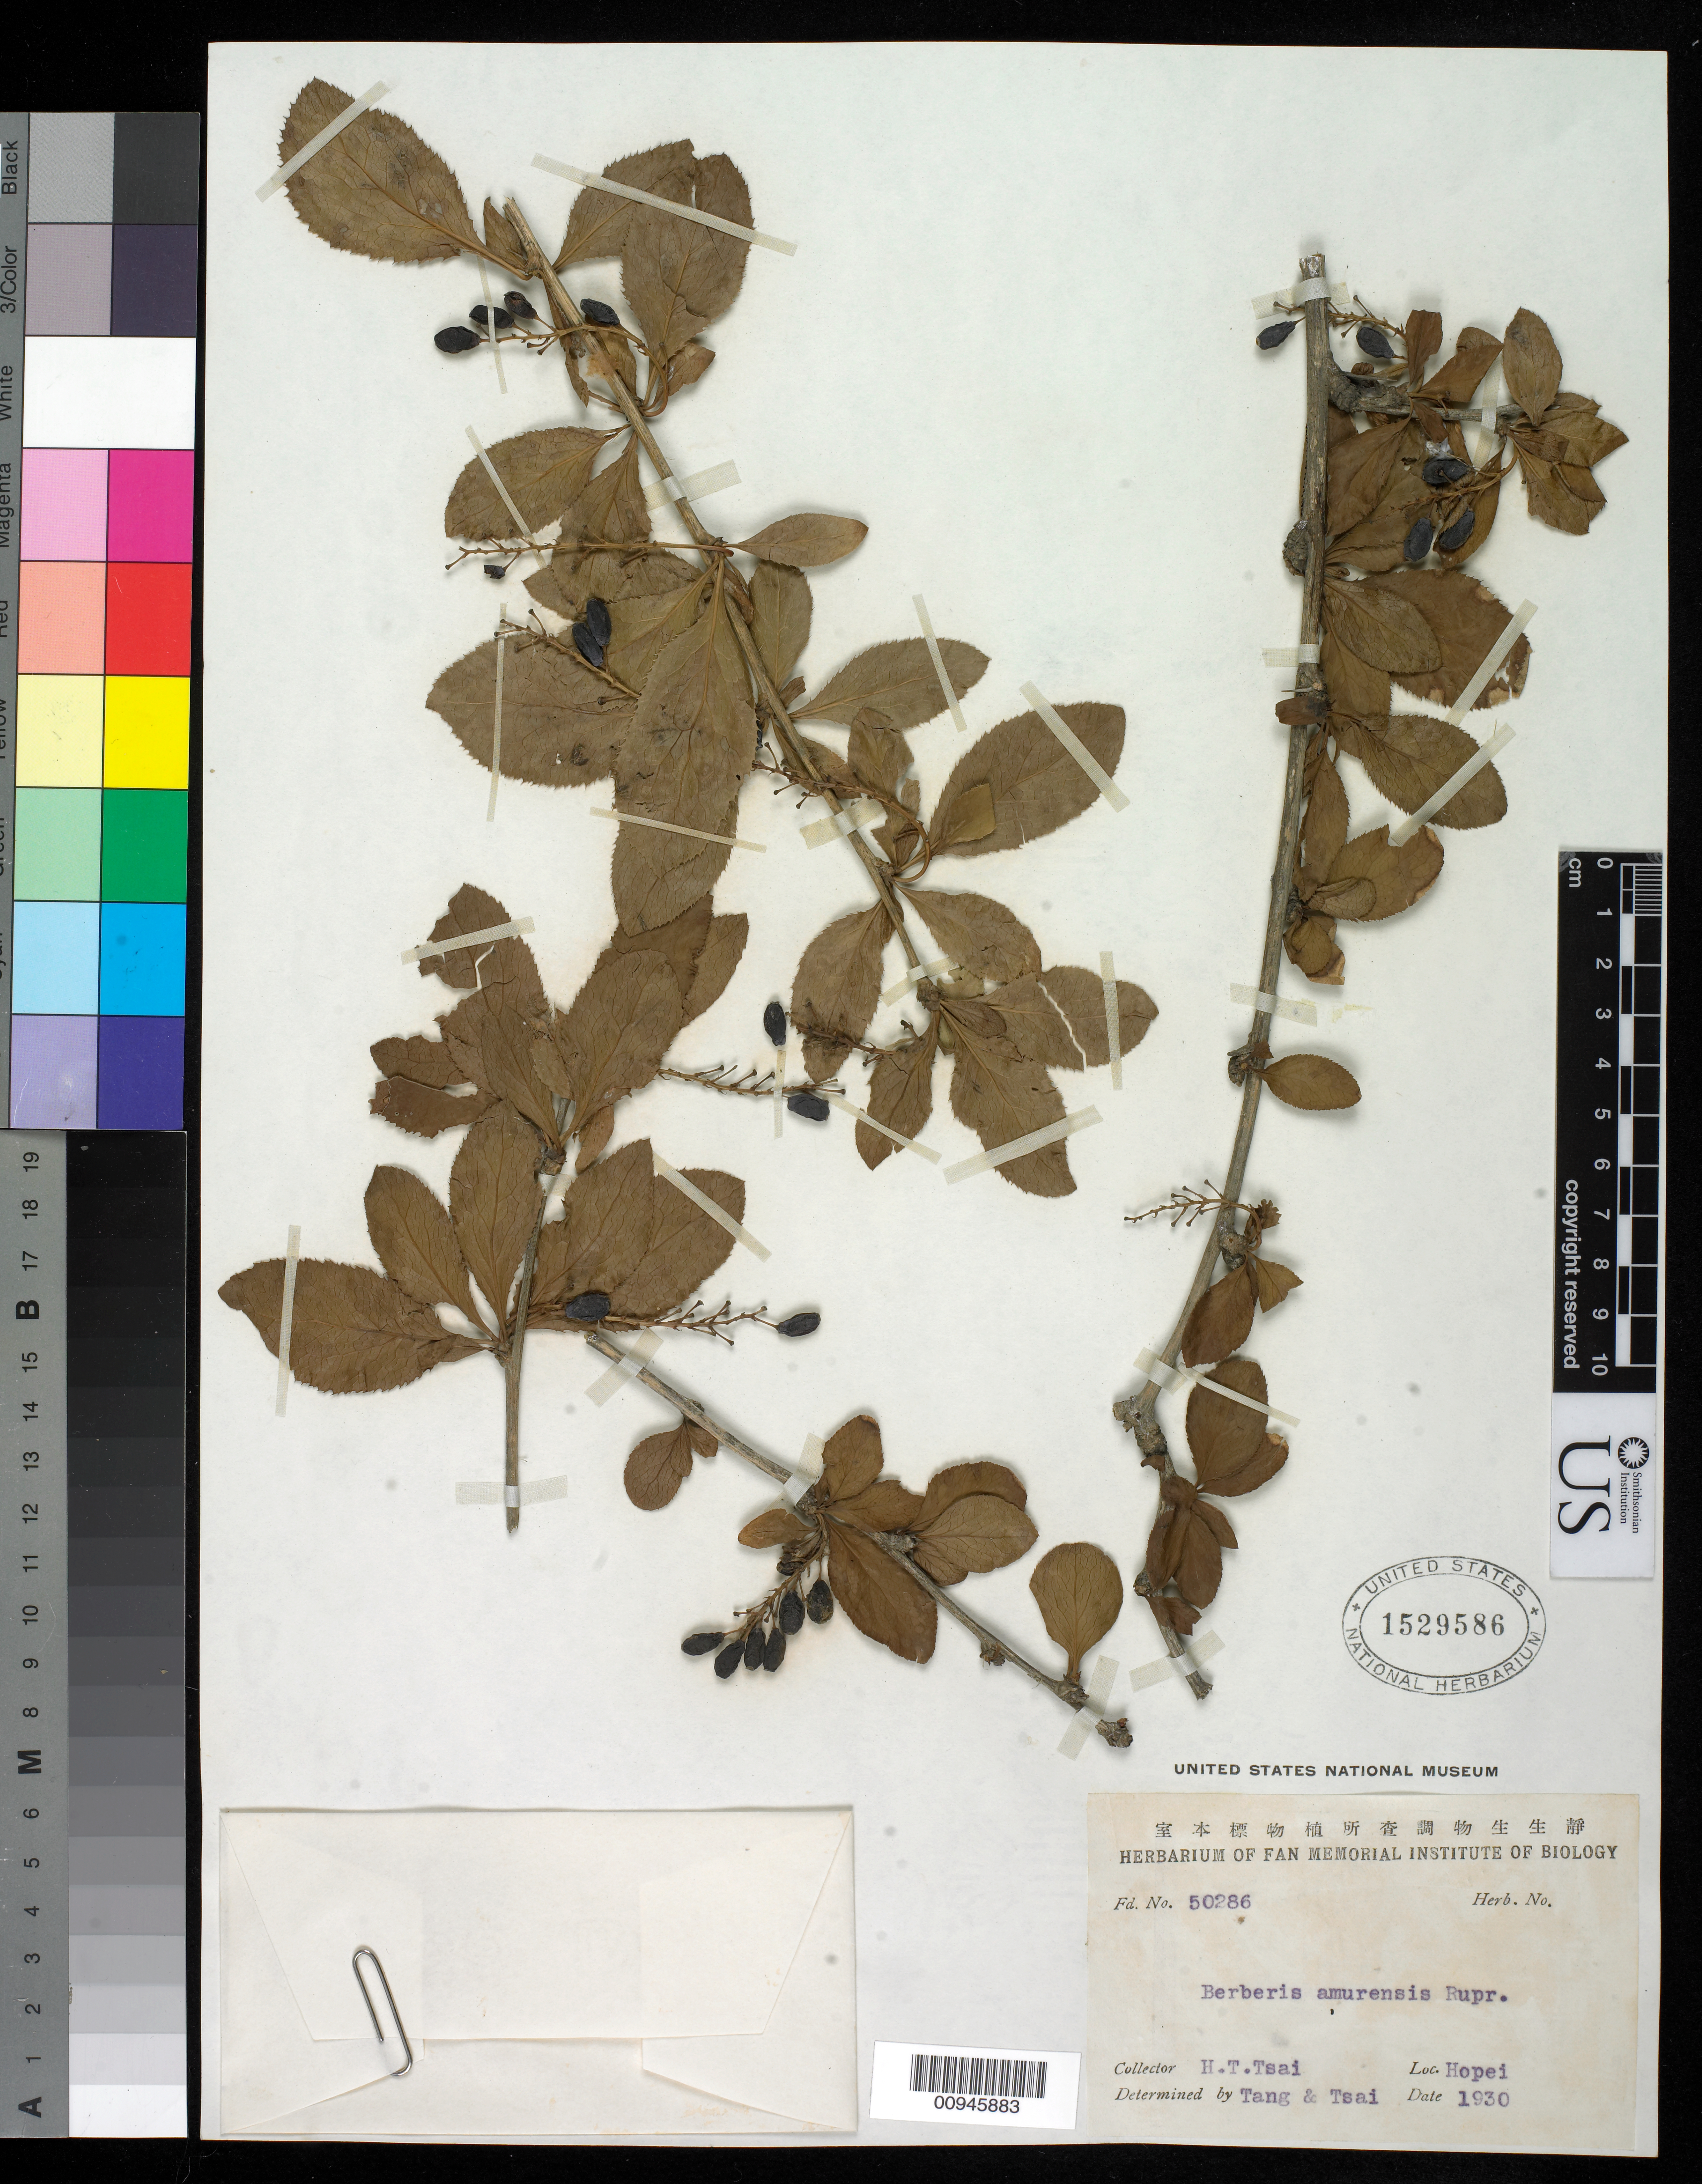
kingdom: Plantae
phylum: Tracheophyta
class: Magnoliopsida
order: Ranunculales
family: Berberidaceae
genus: Berberis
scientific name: Berberis amurensis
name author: Rupr.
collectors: H. Tsai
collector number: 50286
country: China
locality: Hopei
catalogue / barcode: US 1529586